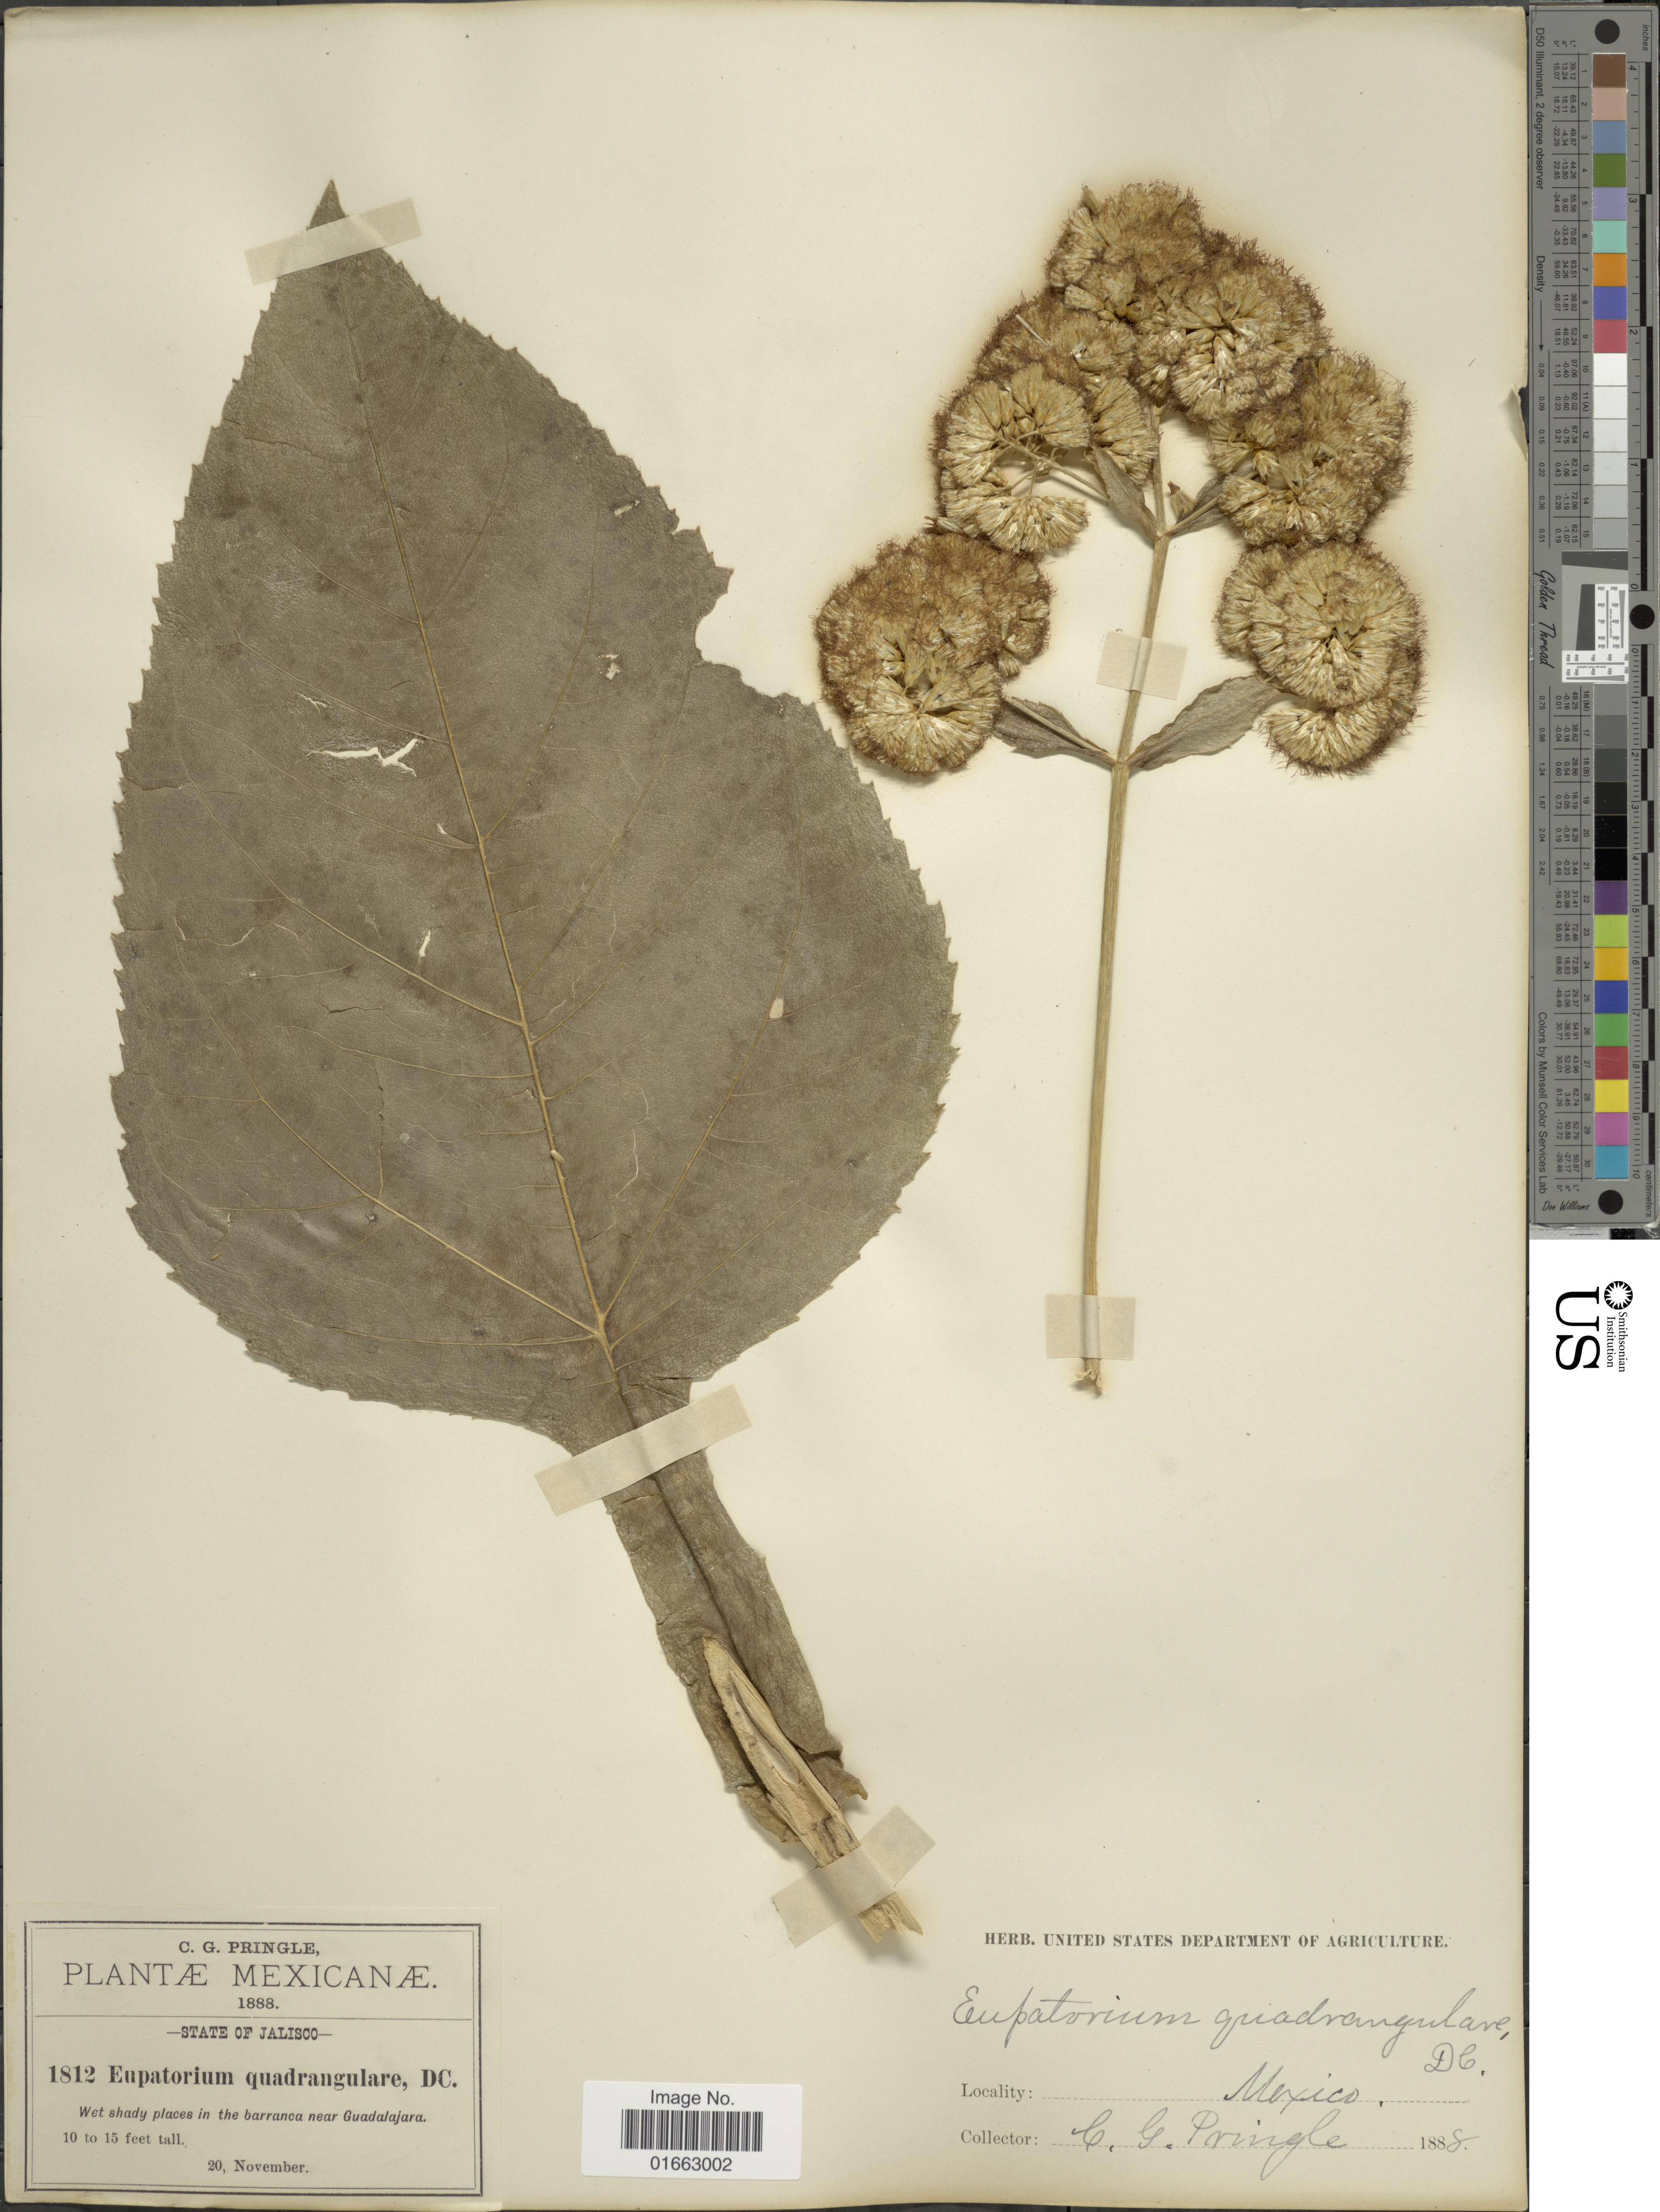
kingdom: Plantae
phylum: Tracheophyta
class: Magnoliopsida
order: Asterales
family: Asteraceae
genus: Critonia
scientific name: Critonia quadrangularis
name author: (DC.) R.M. King & H. Rob.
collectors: C. G. Pringle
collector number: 1812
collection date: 1888-11-20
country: Mexico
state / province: Jalisco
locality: Wet shady place in the barranca near Guadalajara